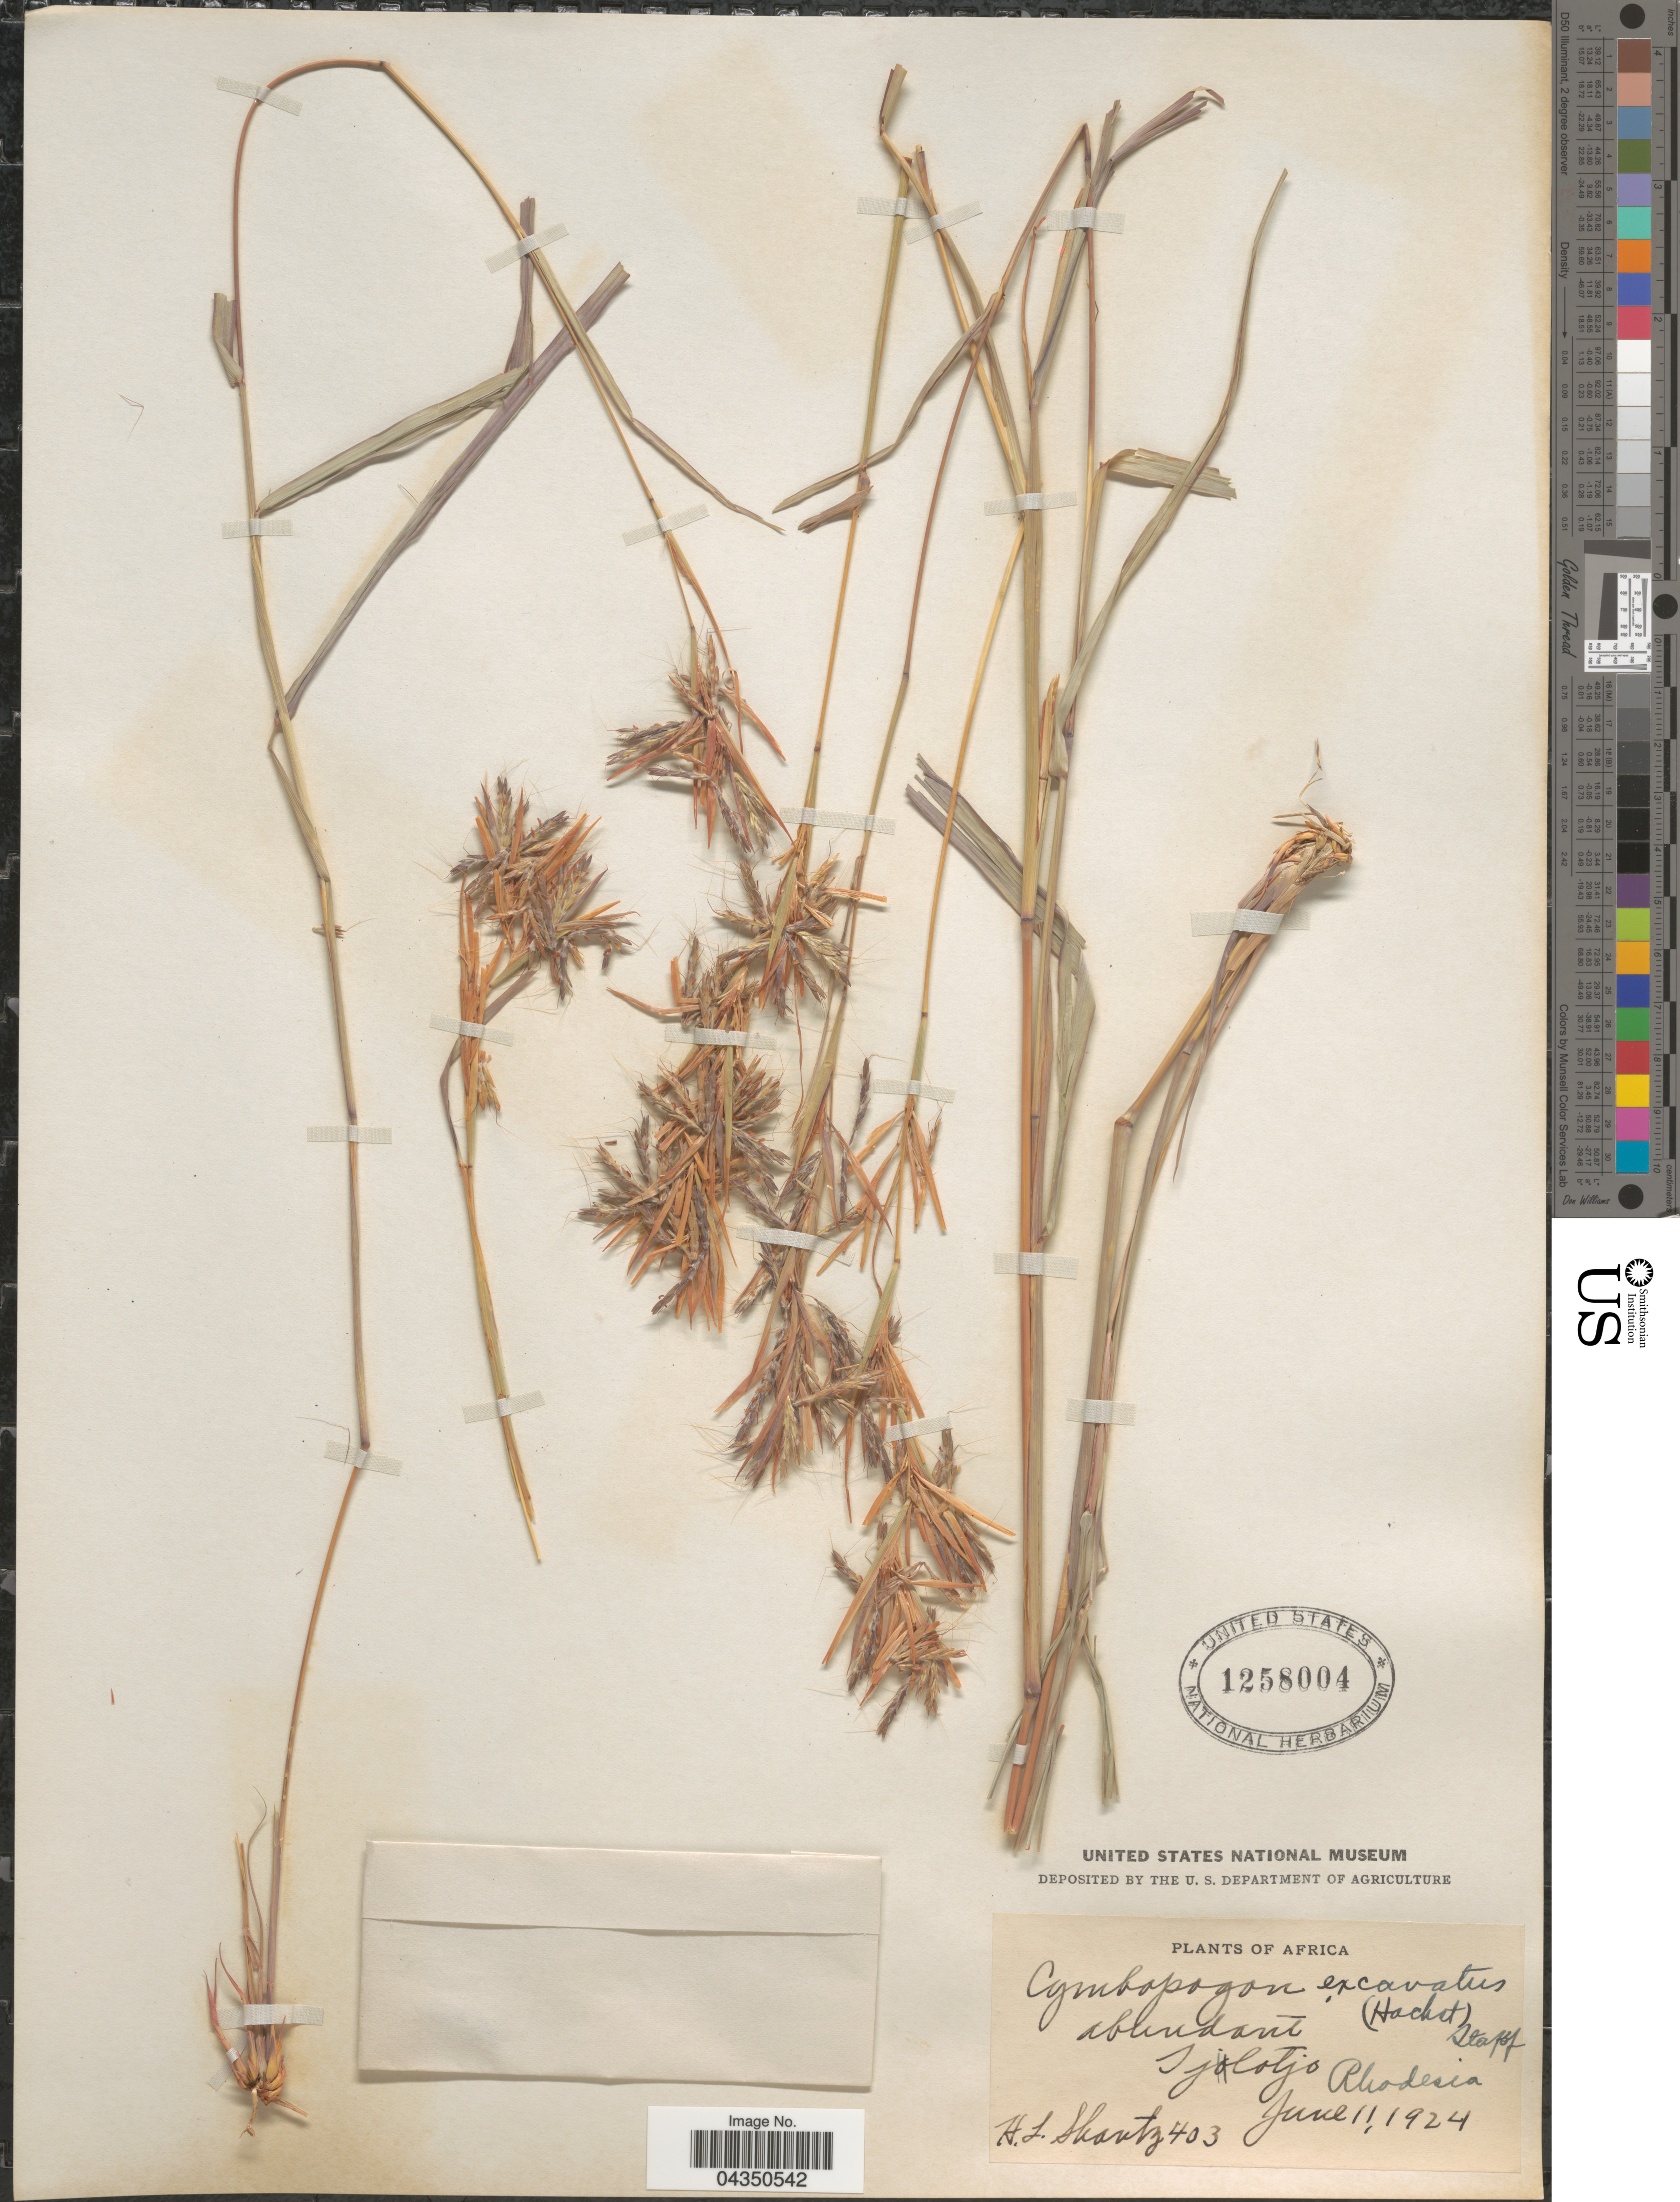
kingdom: Plantae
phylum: Tracheophyta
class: Liliopsida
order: Poales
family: Poaceae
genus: Cymbopogon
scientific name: Cymbopogon caesius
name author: (Nees ex Hook. & Arn.) Stapf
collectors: H. Shantz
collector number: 403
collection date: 1924-06-11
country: Zimbabwe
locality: Tjlotjo. Rhodesia.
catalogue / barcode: US 1258004